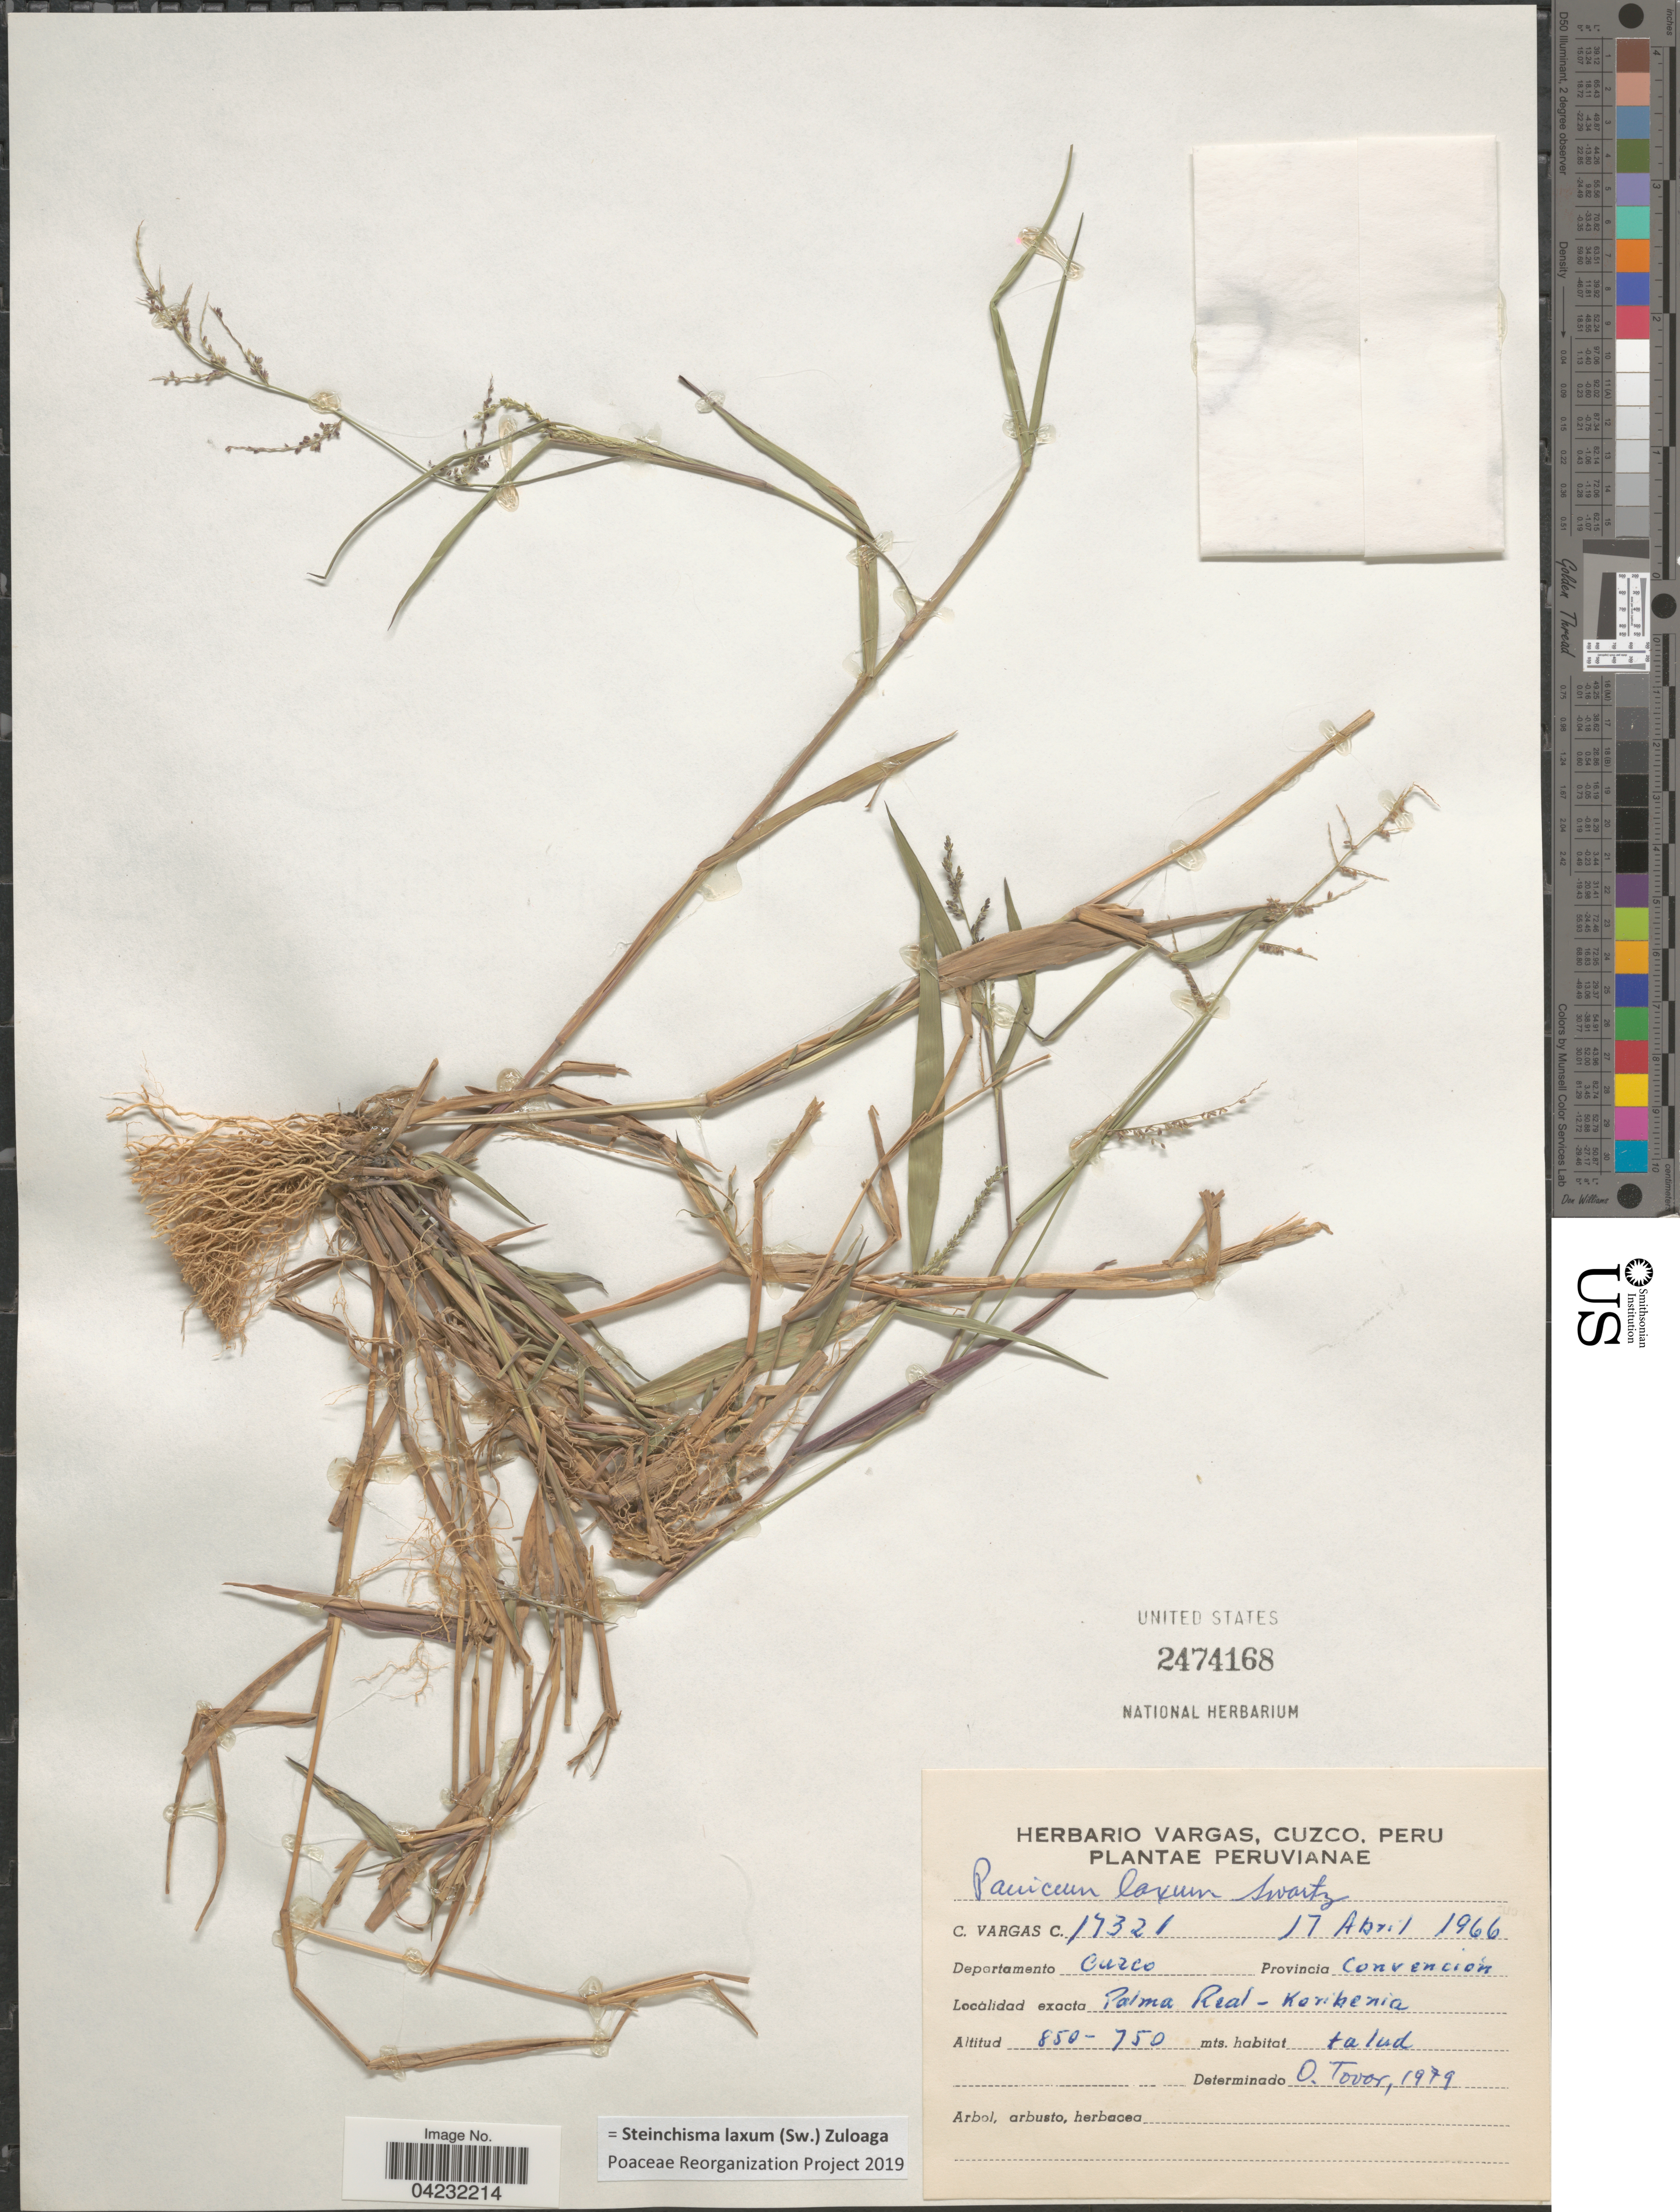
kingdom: Plantae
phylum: Tracheophyta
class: Liliopsida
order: Poales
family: Poaceae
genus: Steinchisma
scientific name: Steinchisma laxum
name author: (Sw.) Zuloaga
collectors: C. Vargas Calderón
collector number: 17321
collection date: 1966-04-17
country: Peru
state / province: Cusco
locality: Palma Real - Koribenia, Provincia Convención, Departamento Cuzco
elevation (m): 750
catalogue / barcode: US 2474168